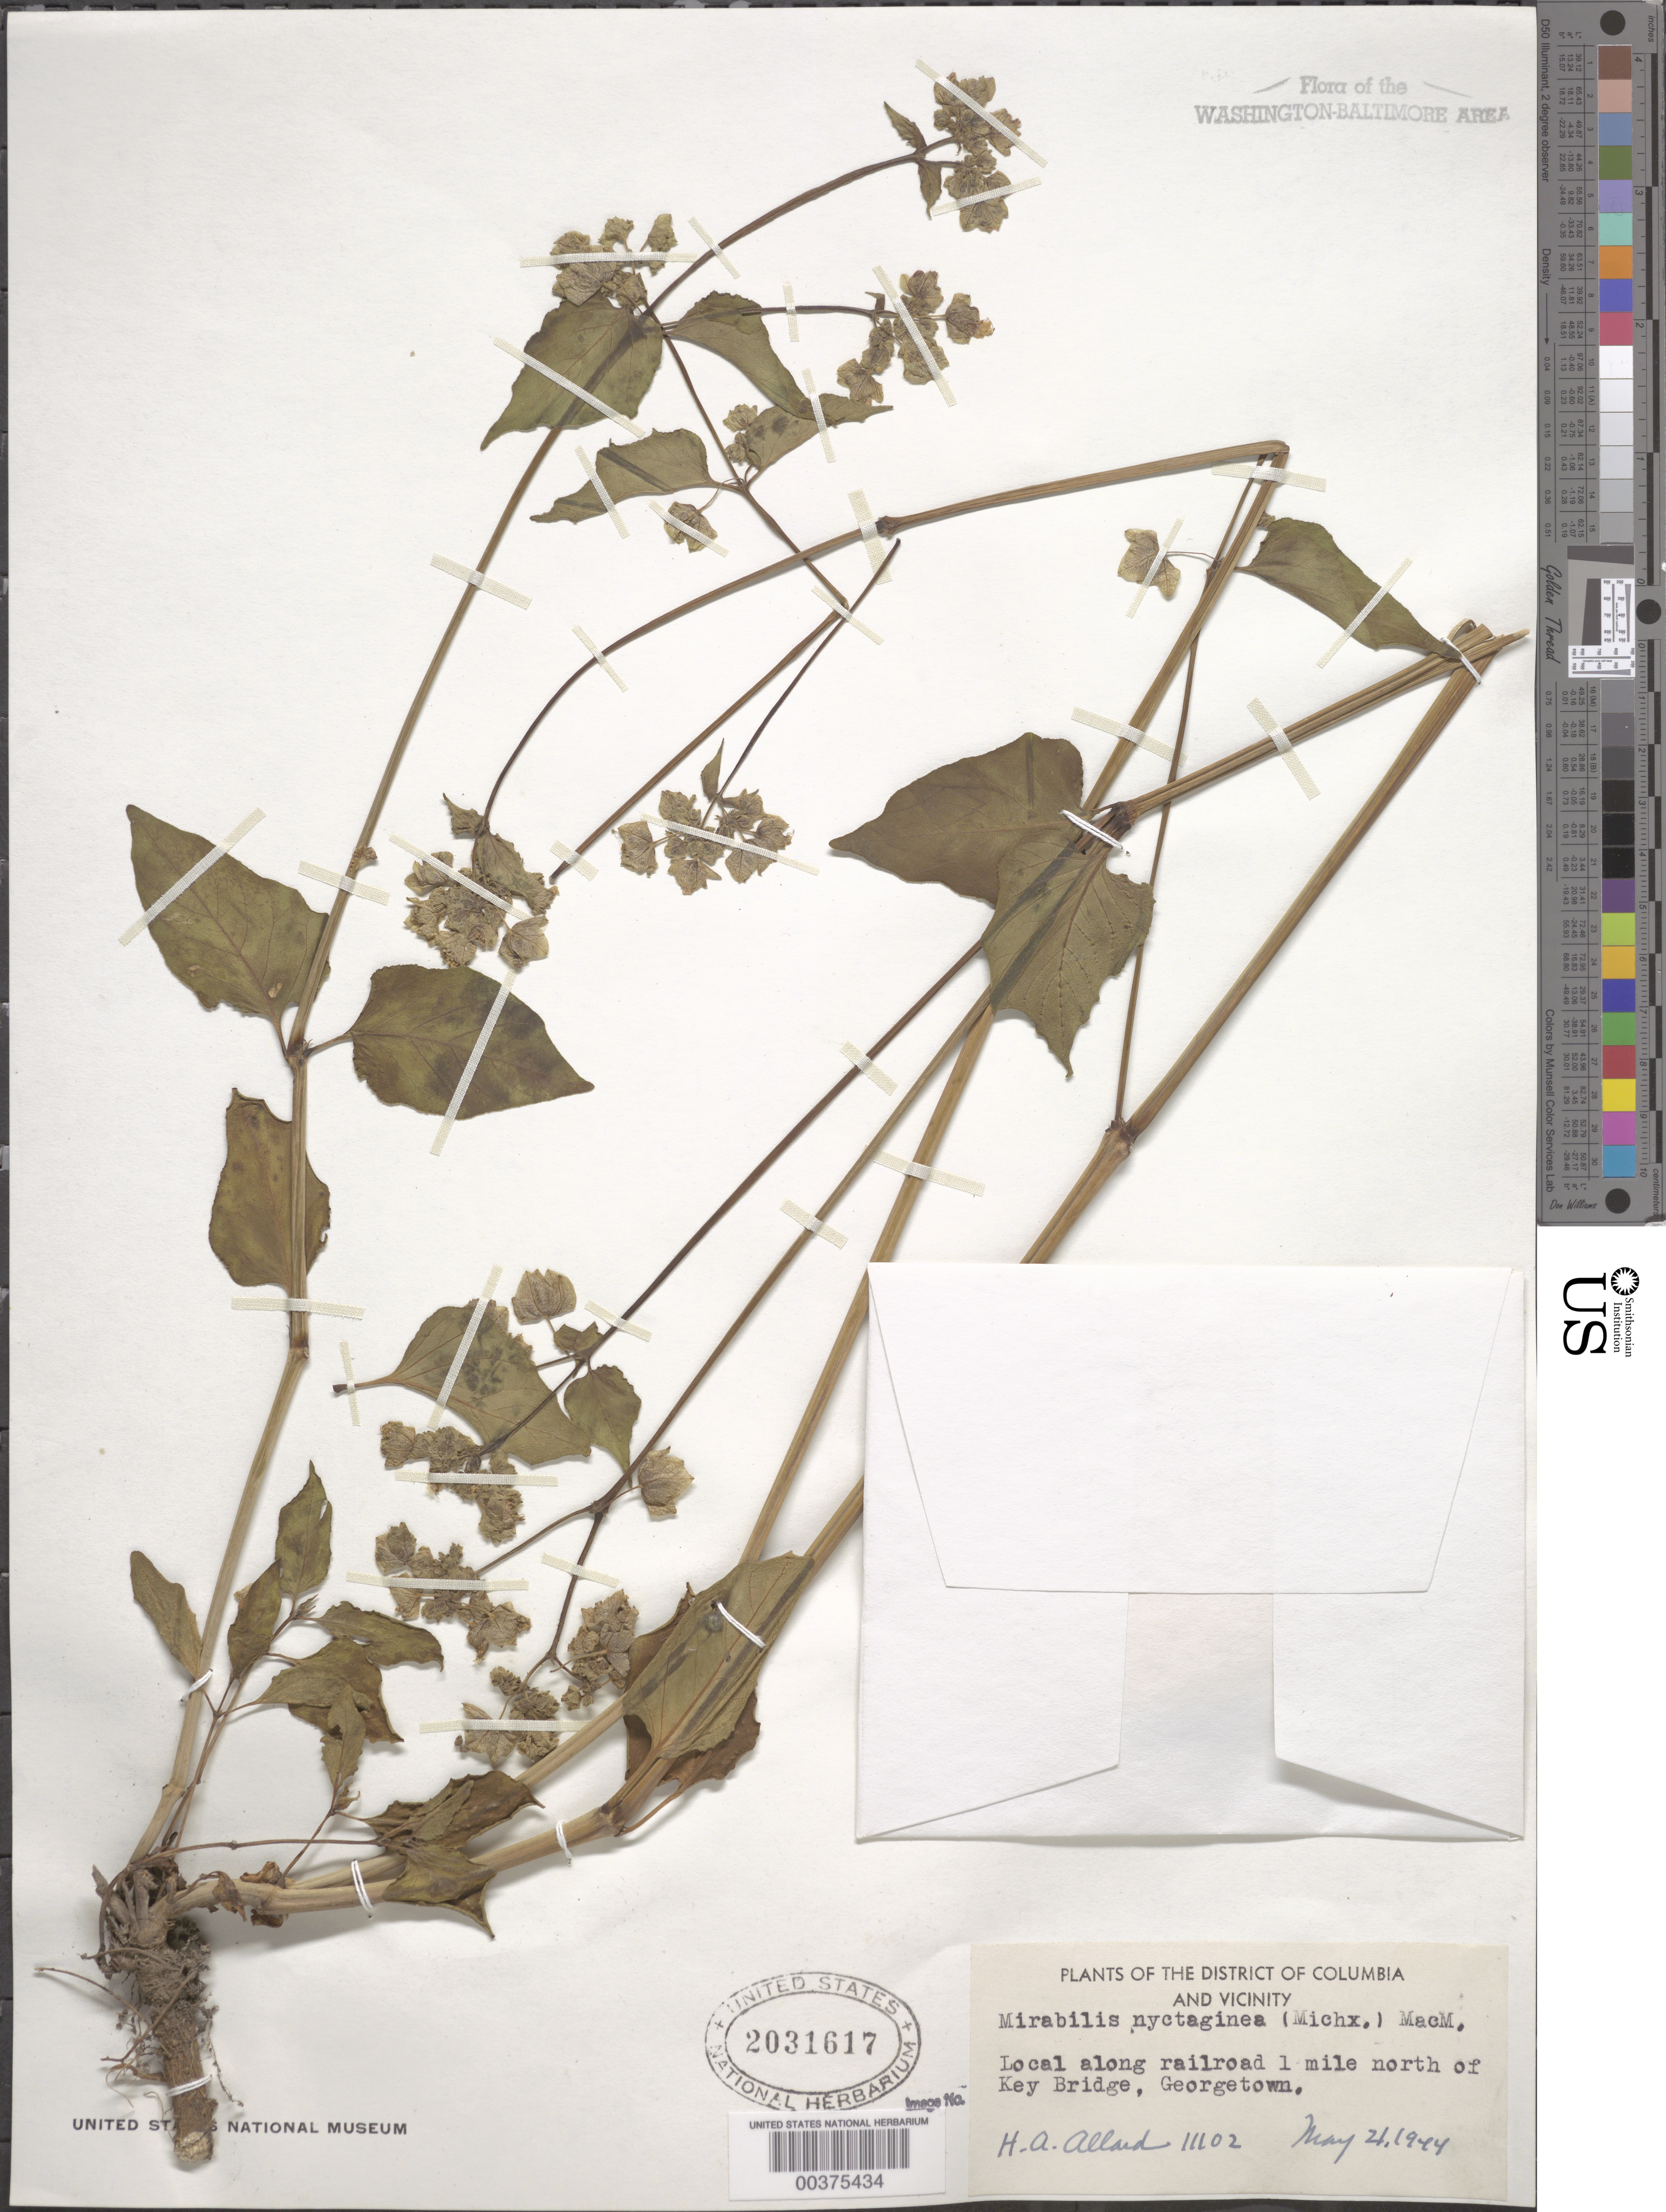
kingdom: Plantae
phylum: Tracheophyta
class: Magnoliopsida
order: Caryophyllales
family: Nyctaginaceae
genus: Mirabilis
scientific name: Mirabilis nyctaginea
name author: (Michx.) MacMill.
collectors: H. A. Allard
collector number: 11102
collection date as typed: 21 May 1944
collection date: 1944-05-21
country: United States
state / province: District of Columbia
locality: North of Key Bridge, Georgetown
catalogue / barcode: US 2031617